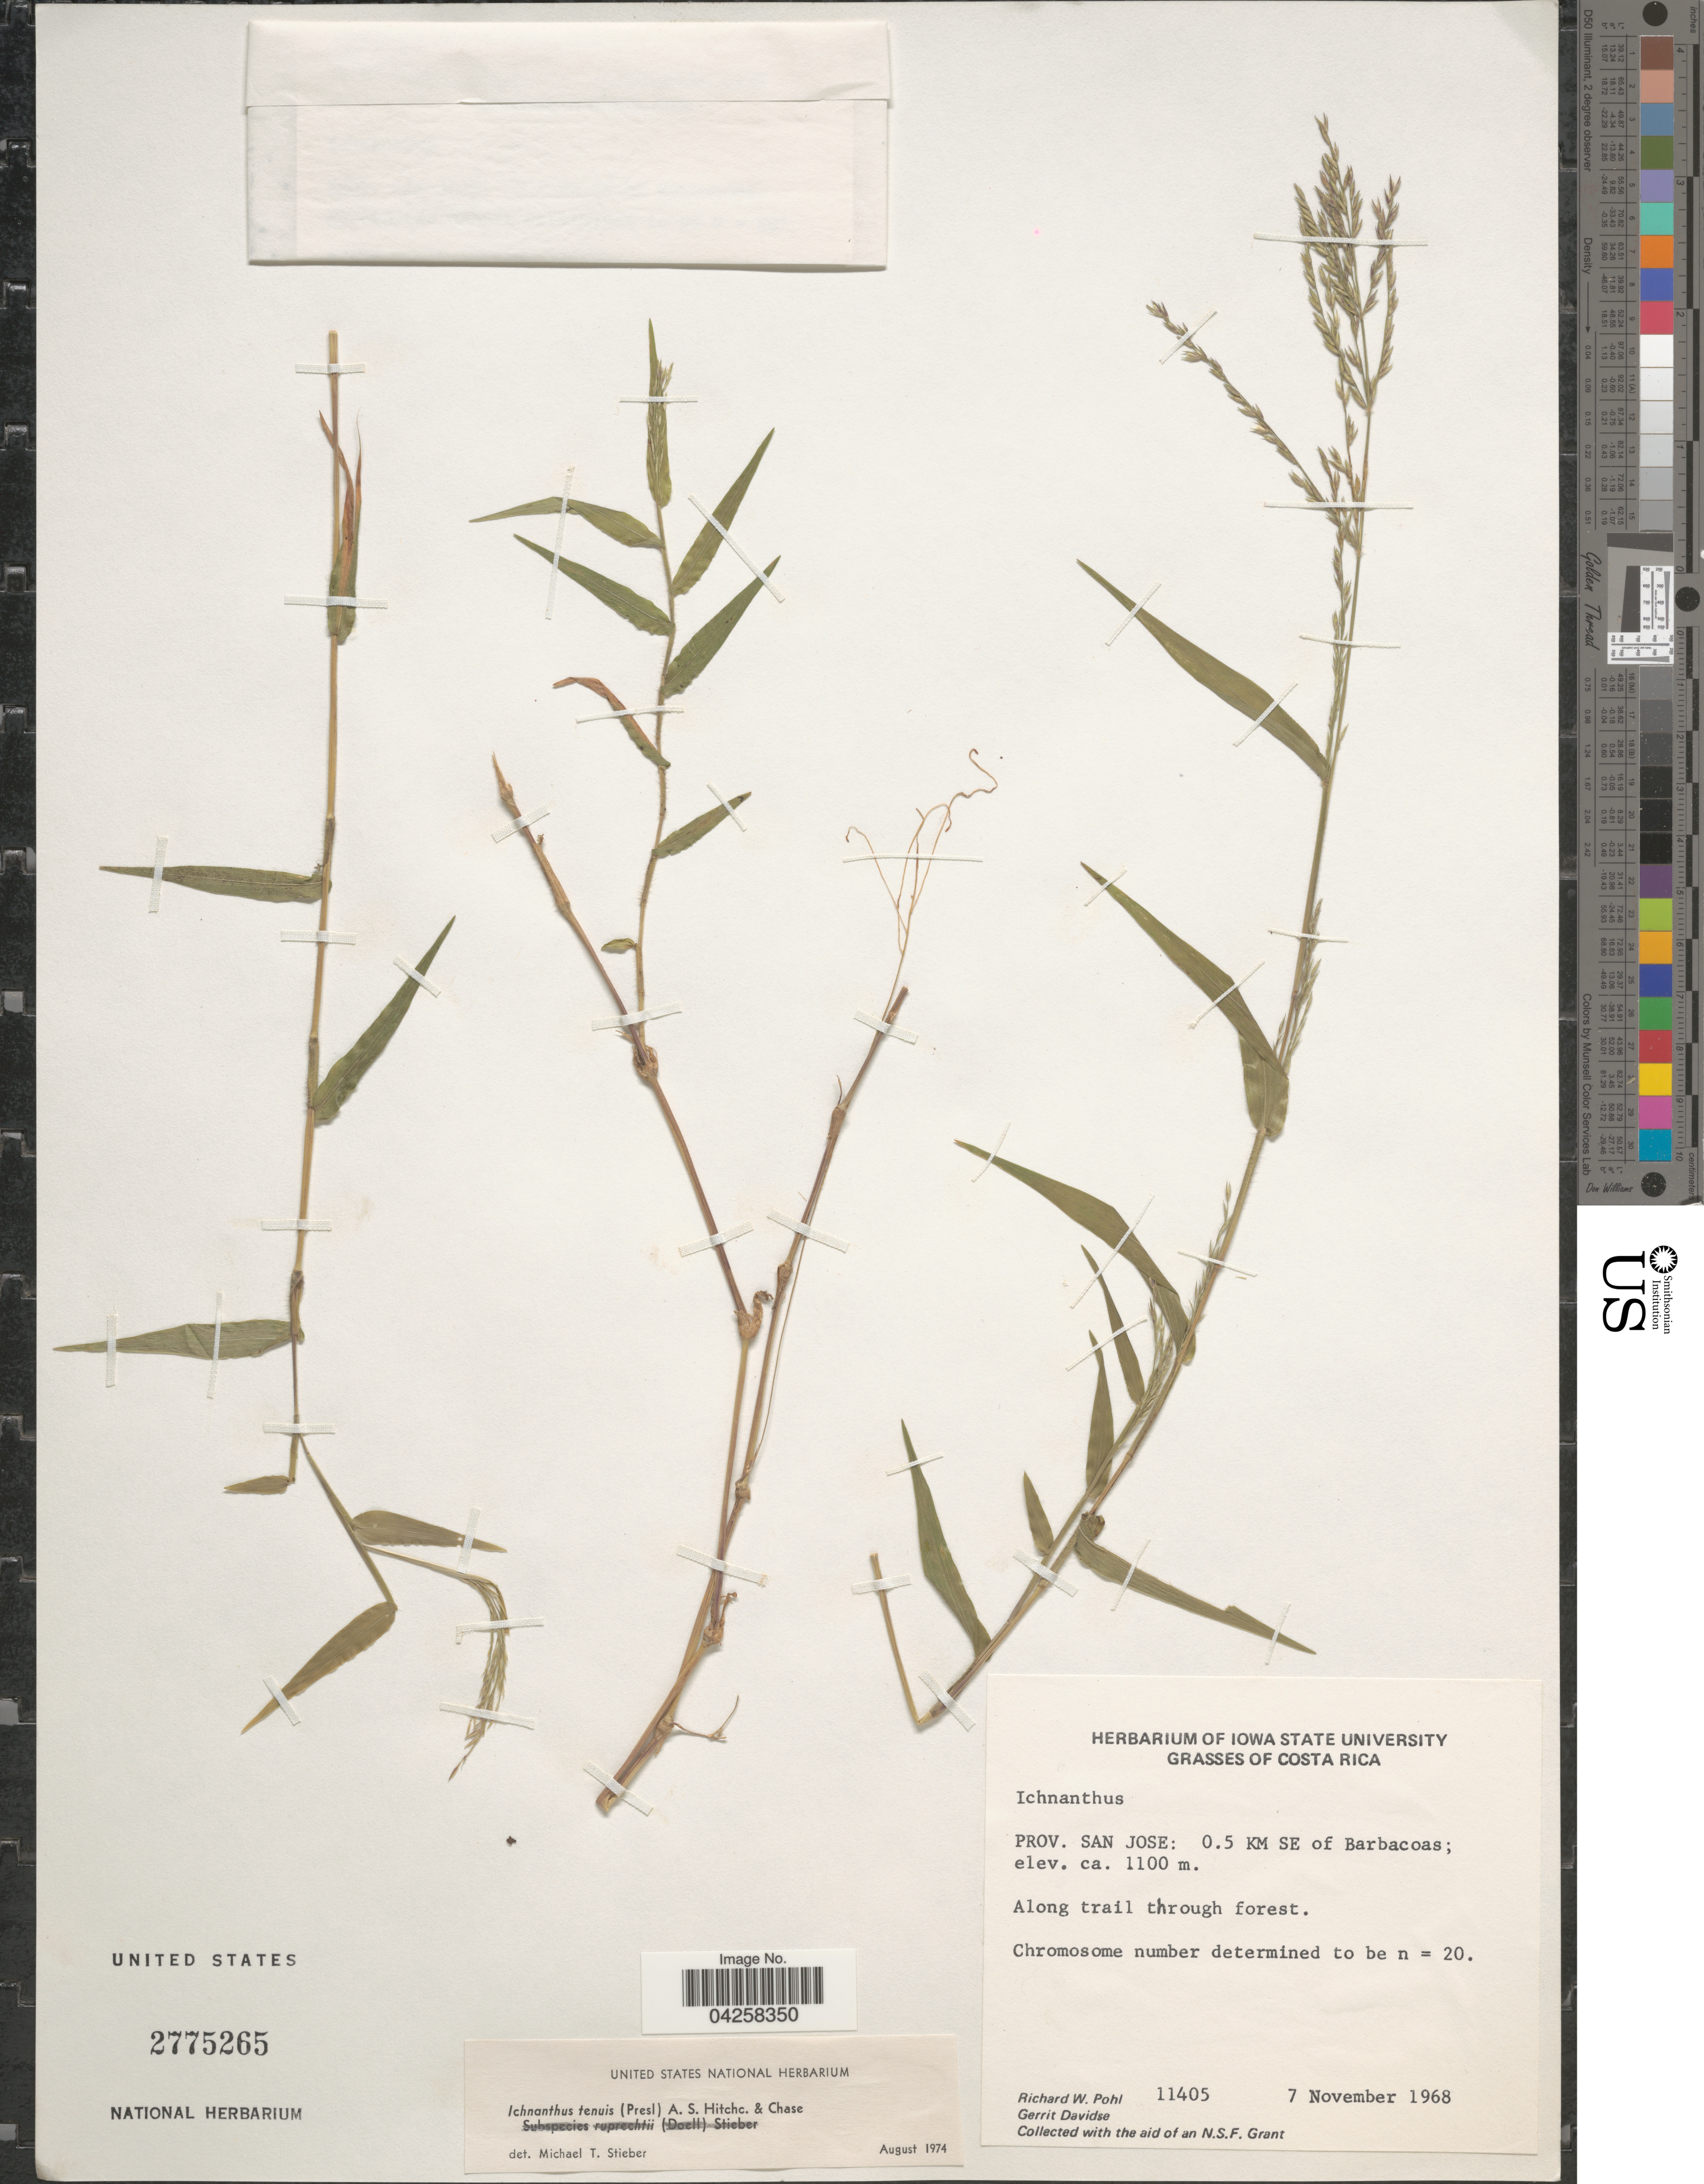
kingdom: Plantae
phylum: Tracheophyta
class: Liliopsida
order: Poales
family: Poaceae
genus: Ichnanthus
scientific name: Ichnanthus tenuis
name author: (J. Presl) Hitchc. & Chase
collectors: R. W. Pohl & G. Davidse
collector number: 11405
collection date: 1968-11-07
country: Costa Rica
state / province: San José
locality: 0.5 KM SE of Barbacoas.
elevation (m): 1100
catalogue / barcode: US 2775265